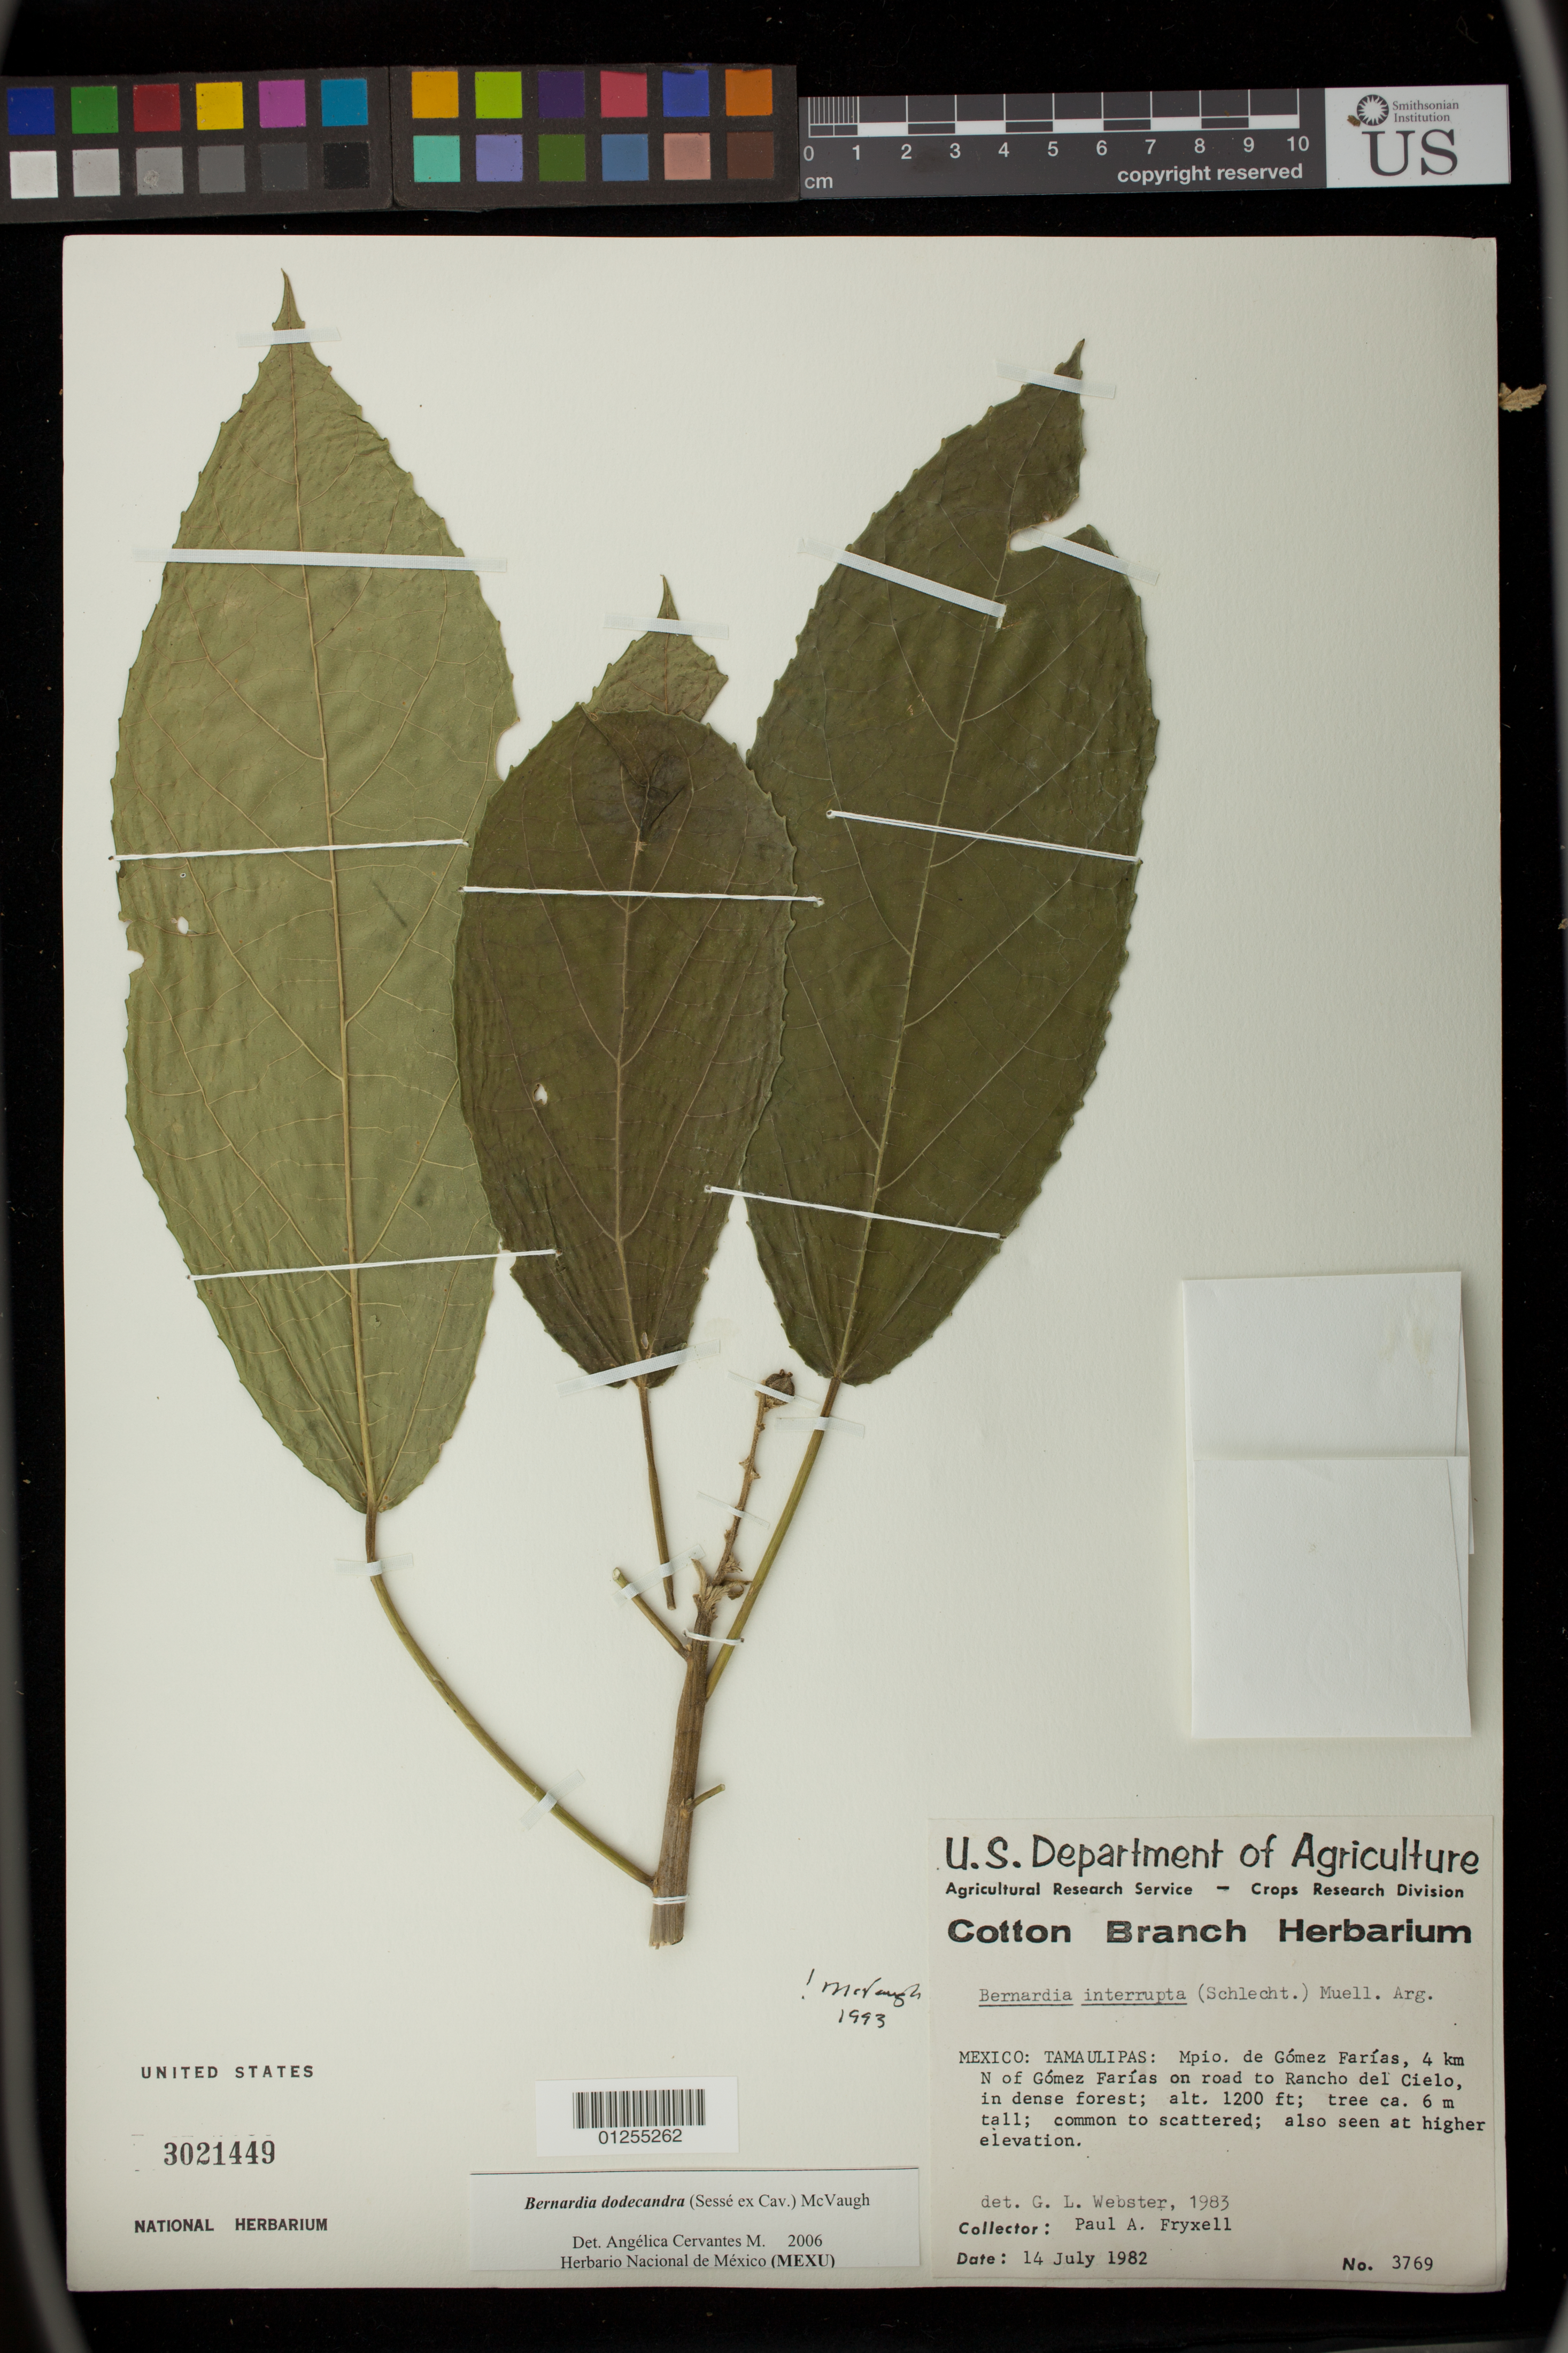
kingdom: Plantae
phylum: Tracheophyta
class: Magnoliopsida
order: Malpighiales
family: Euphorbiaceae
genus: Bernardia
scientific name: Bernardia dodecandra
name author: McVaugh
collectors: P. A. Fryxell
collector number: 3769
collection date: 1982-07-14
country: Mexico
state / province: Tamaulipas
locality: Mpio. de Gomez Farias, 4 km N of Gomez Farias on road to Rancho del Cielo, in dense forest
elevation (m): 366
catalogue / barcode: US 3021449